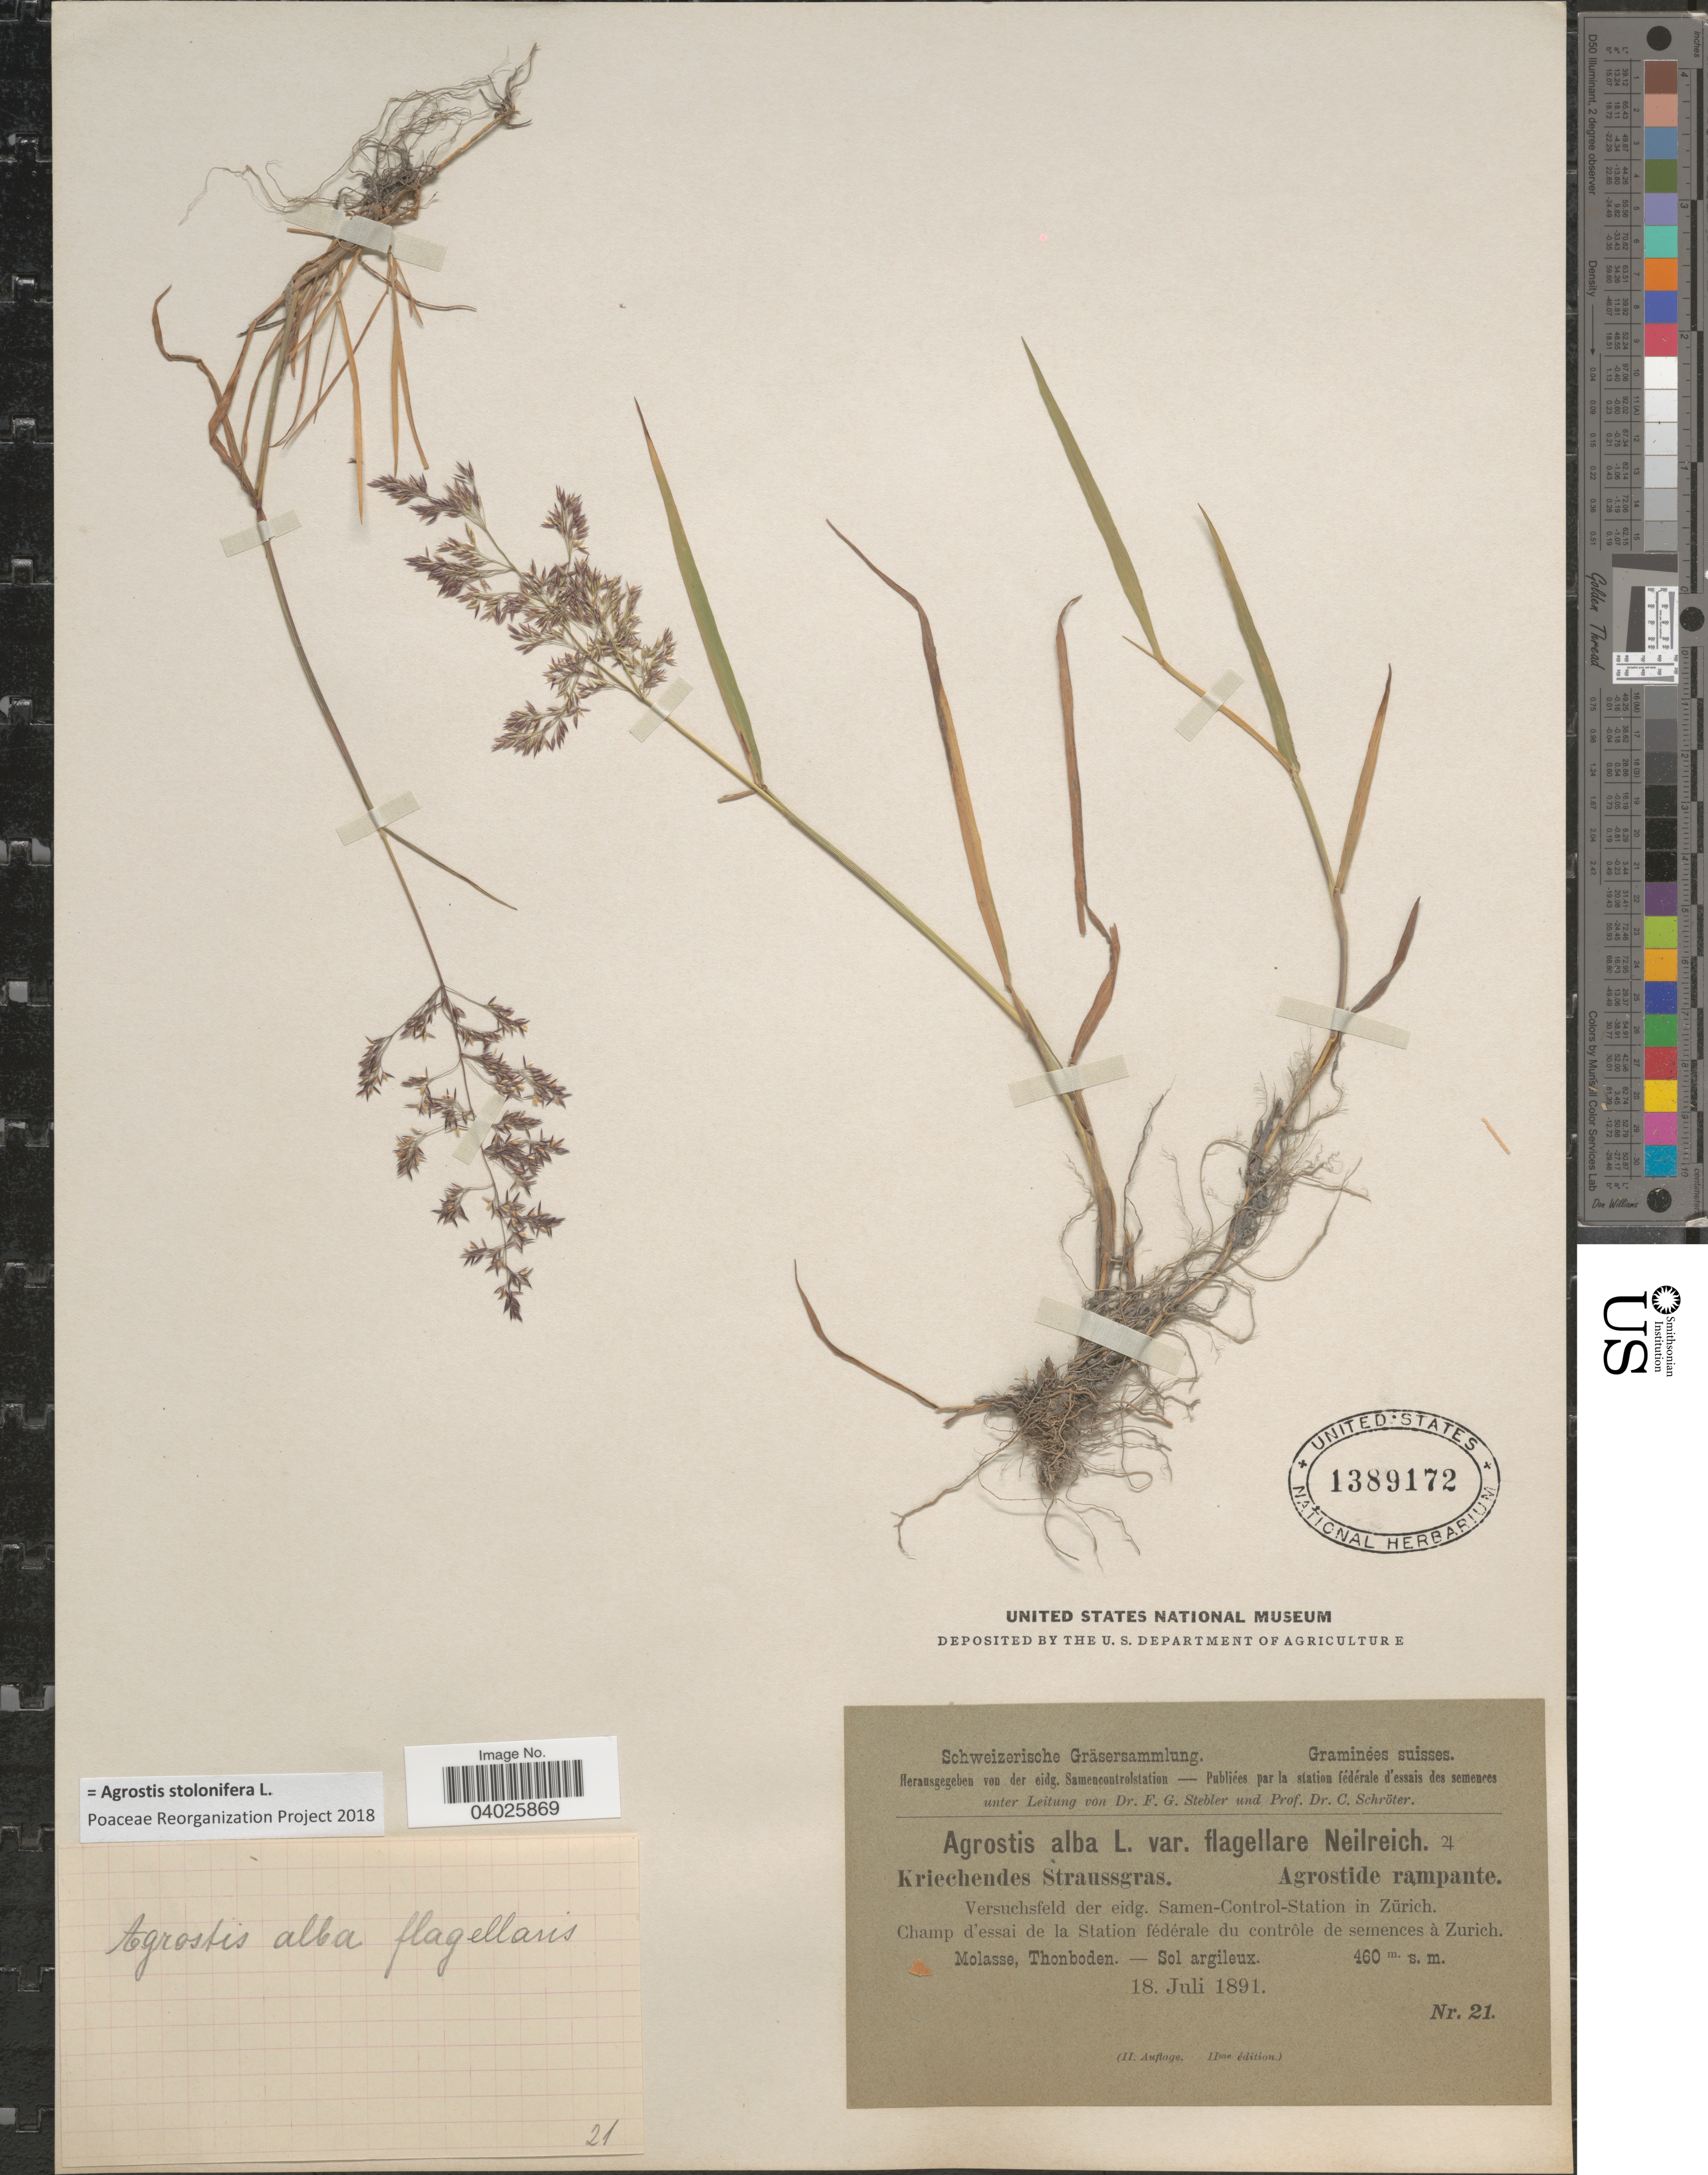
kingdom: Plantae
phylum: Tracheophyta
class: Liliopsida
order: Poales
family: Poaceae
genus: Agrostis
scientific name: Agrostis stolonifera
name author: L.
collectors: Stebler, F.G. & Schröter, C.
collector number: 21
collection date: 1891-07-18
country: Switzerland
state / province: Zurich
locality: Versuchsfeld der eidg. Samen-Control-Station in Zürich. Champ d' essai de la Station fédérale du contrôle de semences à Zurich. Molasse, Thonboden.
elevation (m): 460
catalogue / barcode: US 1389172